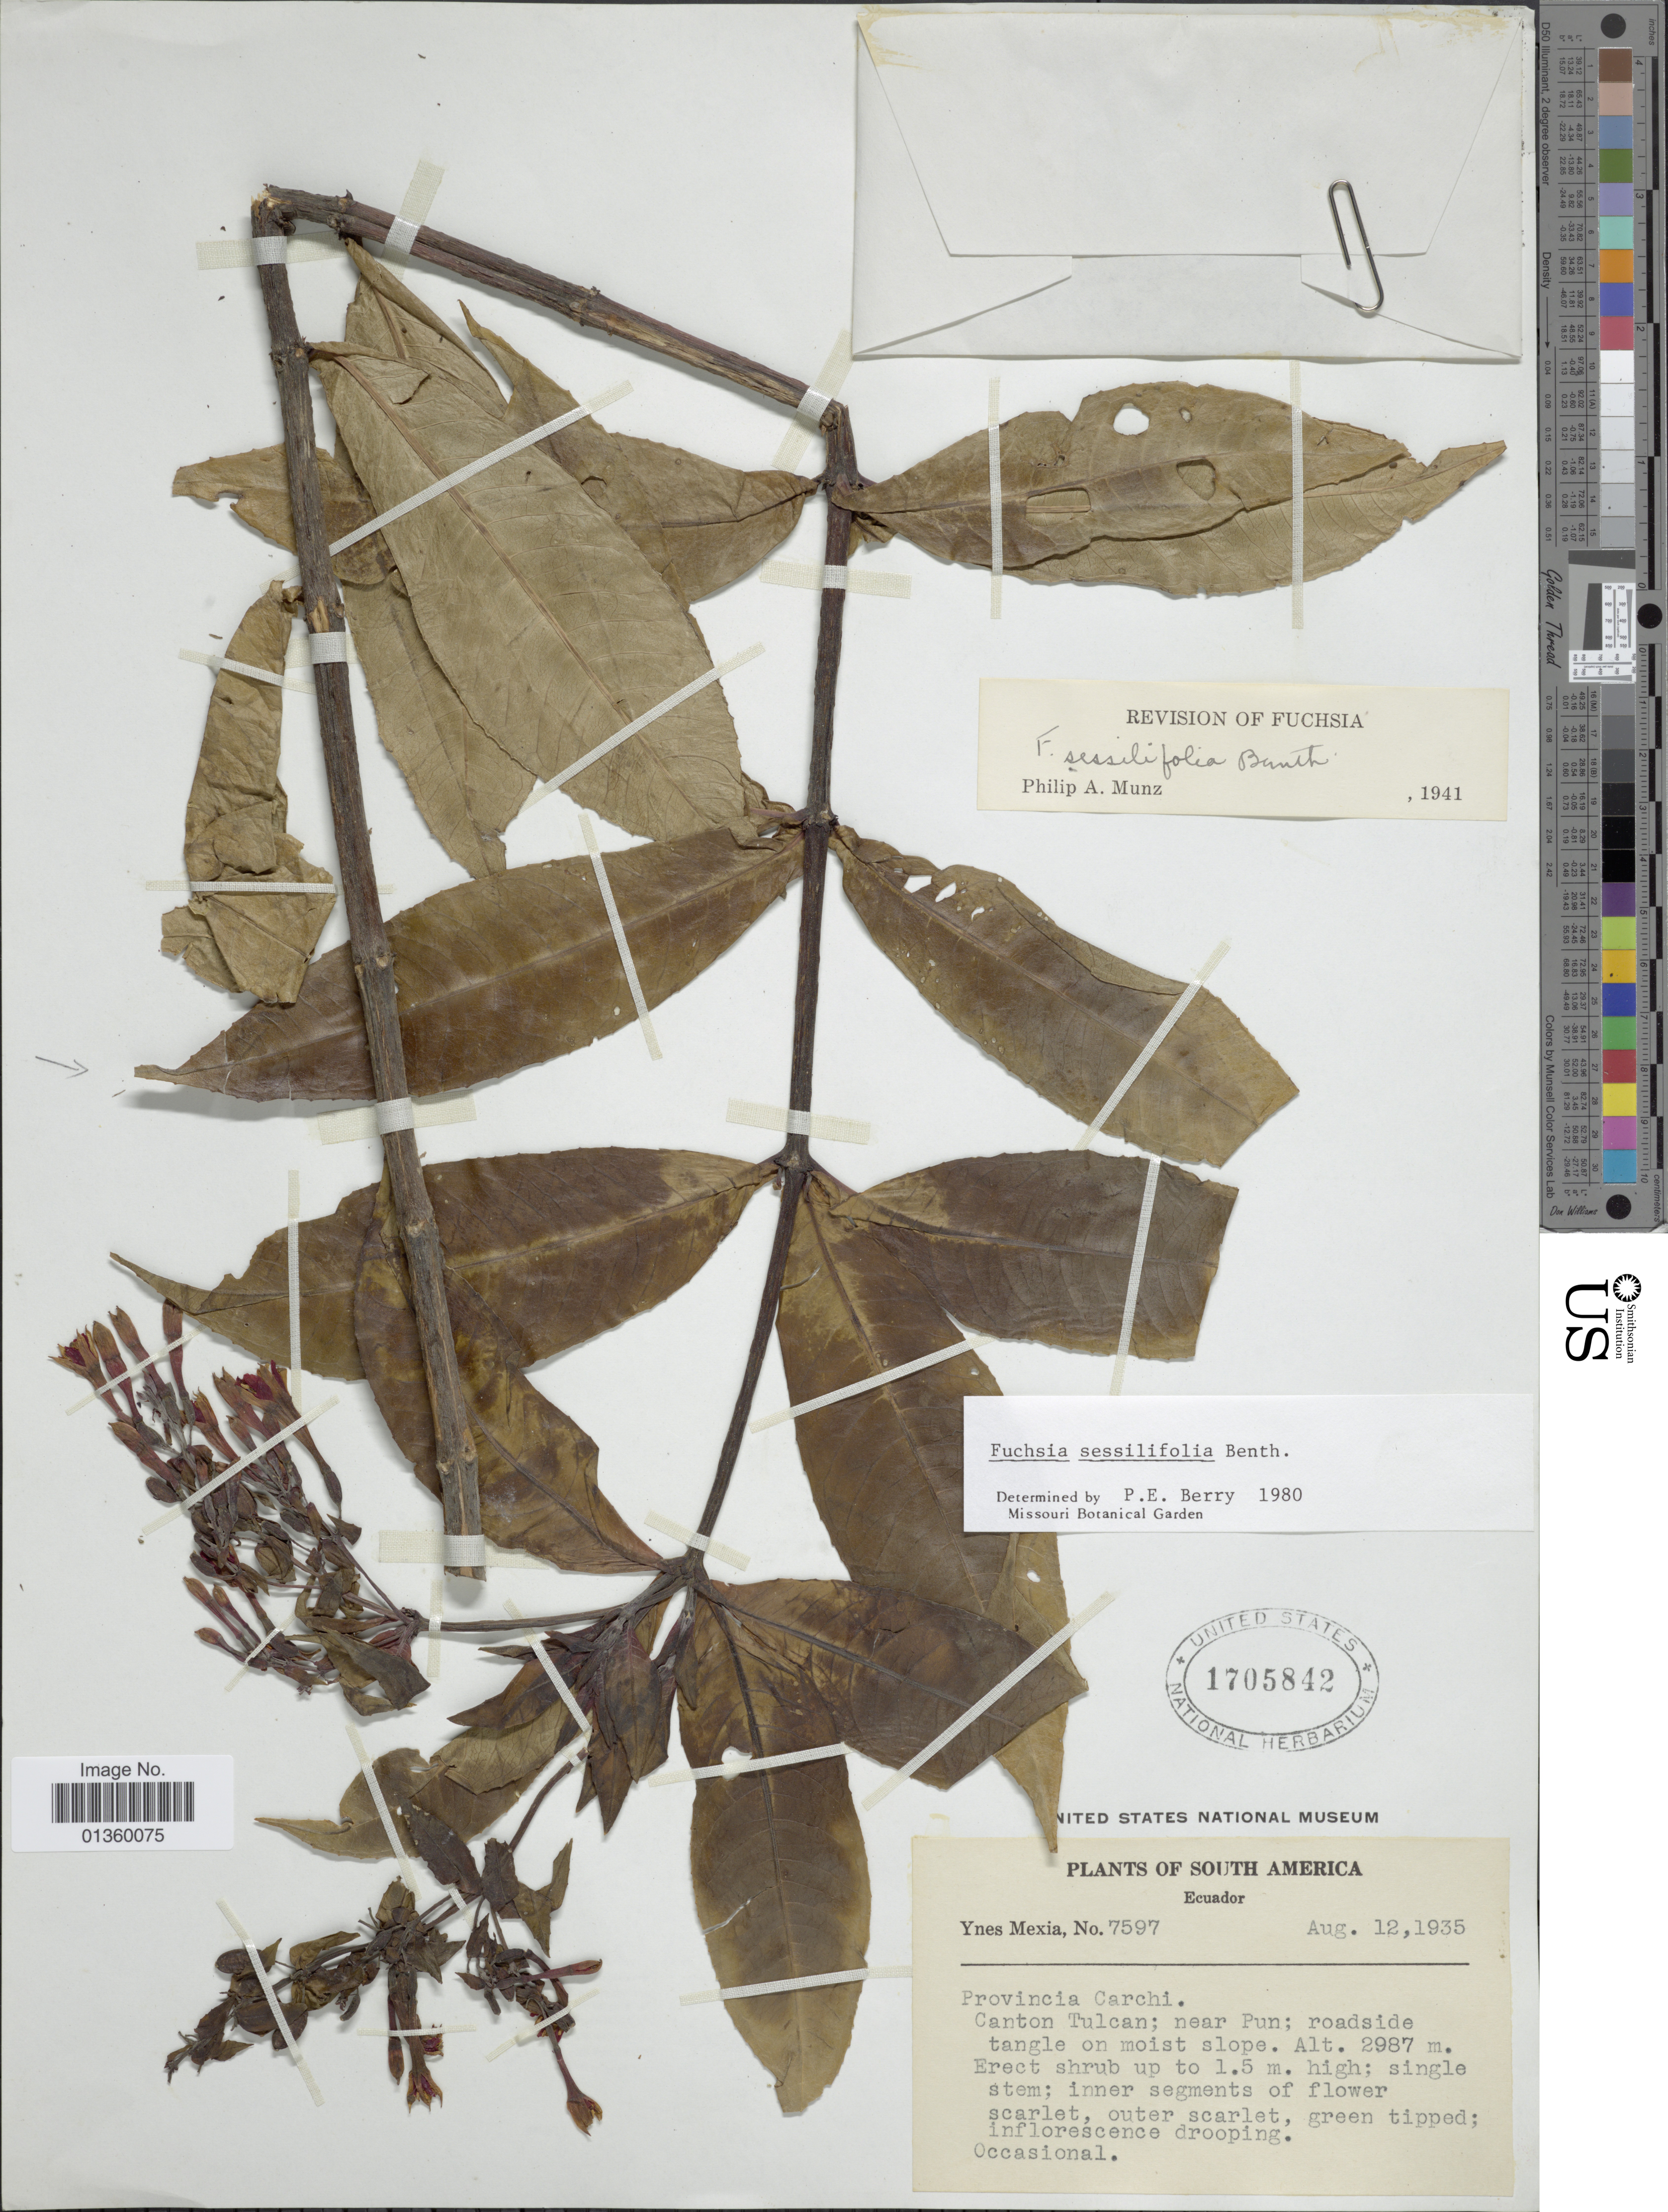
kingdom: Plantae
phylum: Tracheophyta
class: Magnoliopsida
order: Myrtales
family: Onagraceae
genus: Fuchsia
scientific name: Fuchsia sessilifolia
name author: Benth.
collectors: Y. Mexia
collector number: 7597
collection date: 1935-08-12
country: Ecuador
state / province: Carchi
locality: Canton Tulcan; near Pun; roadside tangle on moist slope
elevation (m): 2987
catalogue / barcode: US 1705842